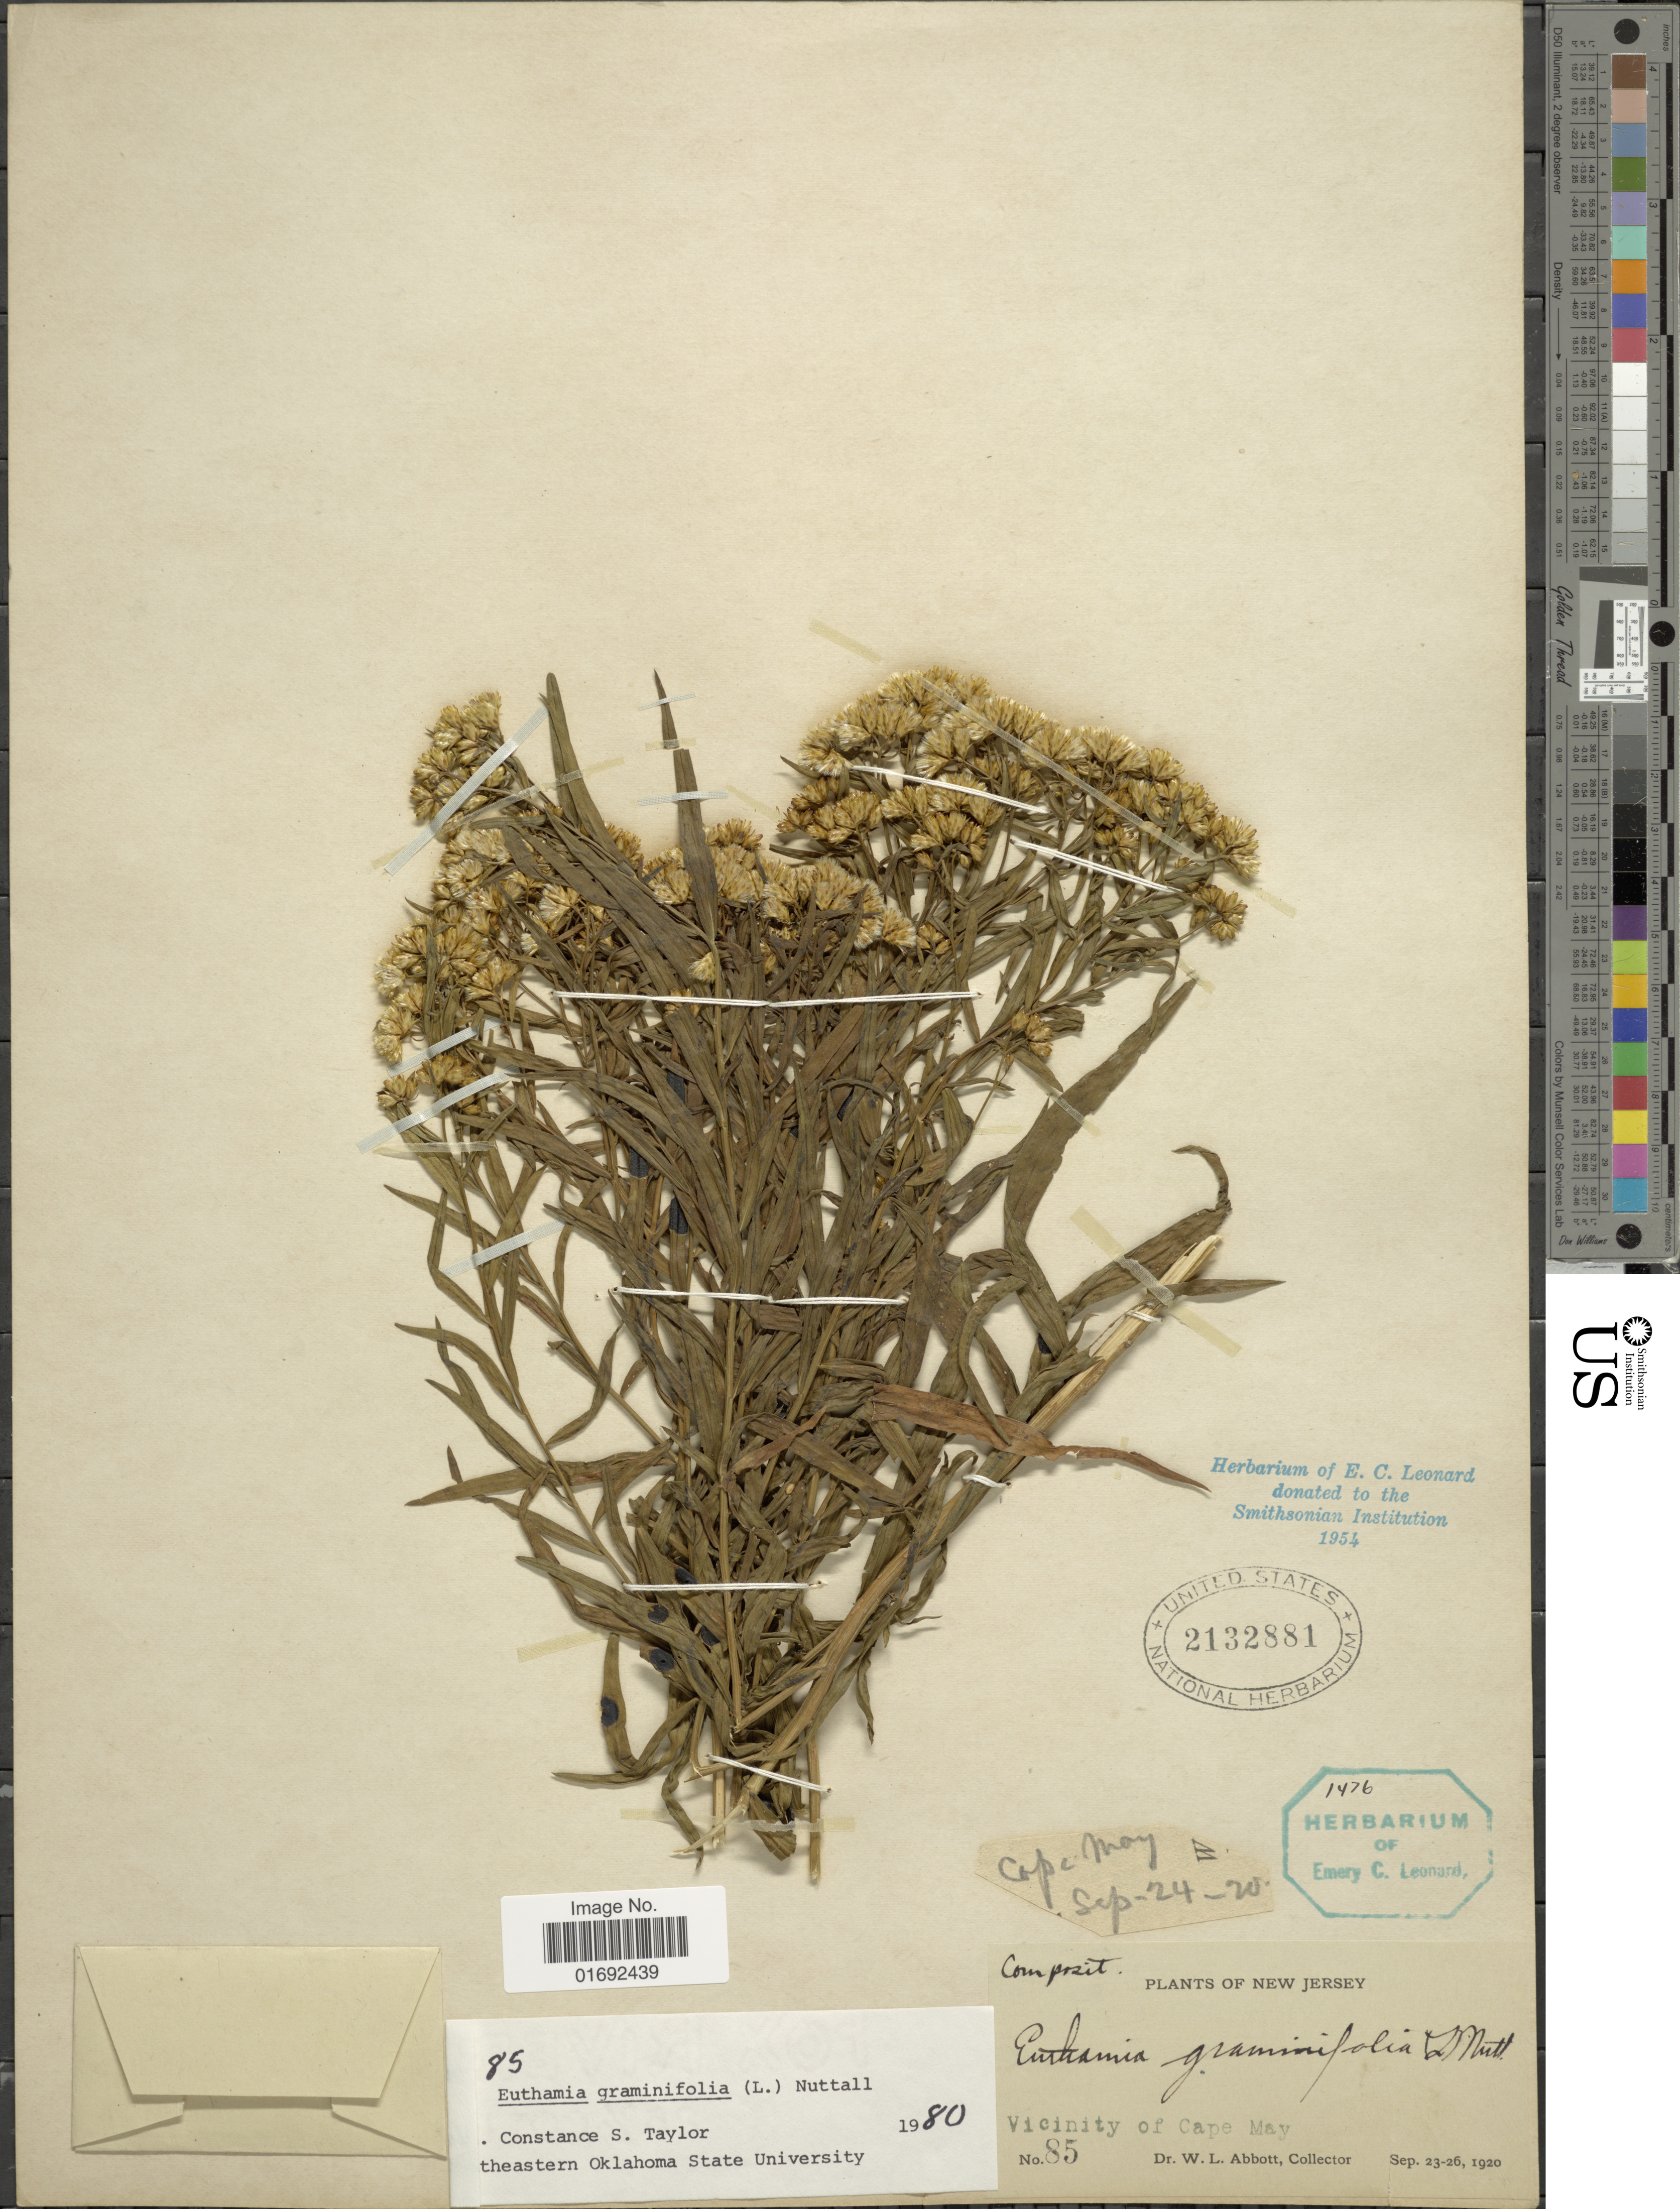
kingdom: Plantae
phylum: Tracheophyta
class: Magnoliopsida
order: Asterales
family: Asteraceae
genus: Euthamia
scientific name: Euthamia graminifolia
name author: (L.) Nutt.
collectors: W. L. Abbott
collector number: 85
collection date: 1920-09-24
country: United States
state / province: New Jersey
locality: Vicinity of Cape May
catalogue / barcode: US 2132881